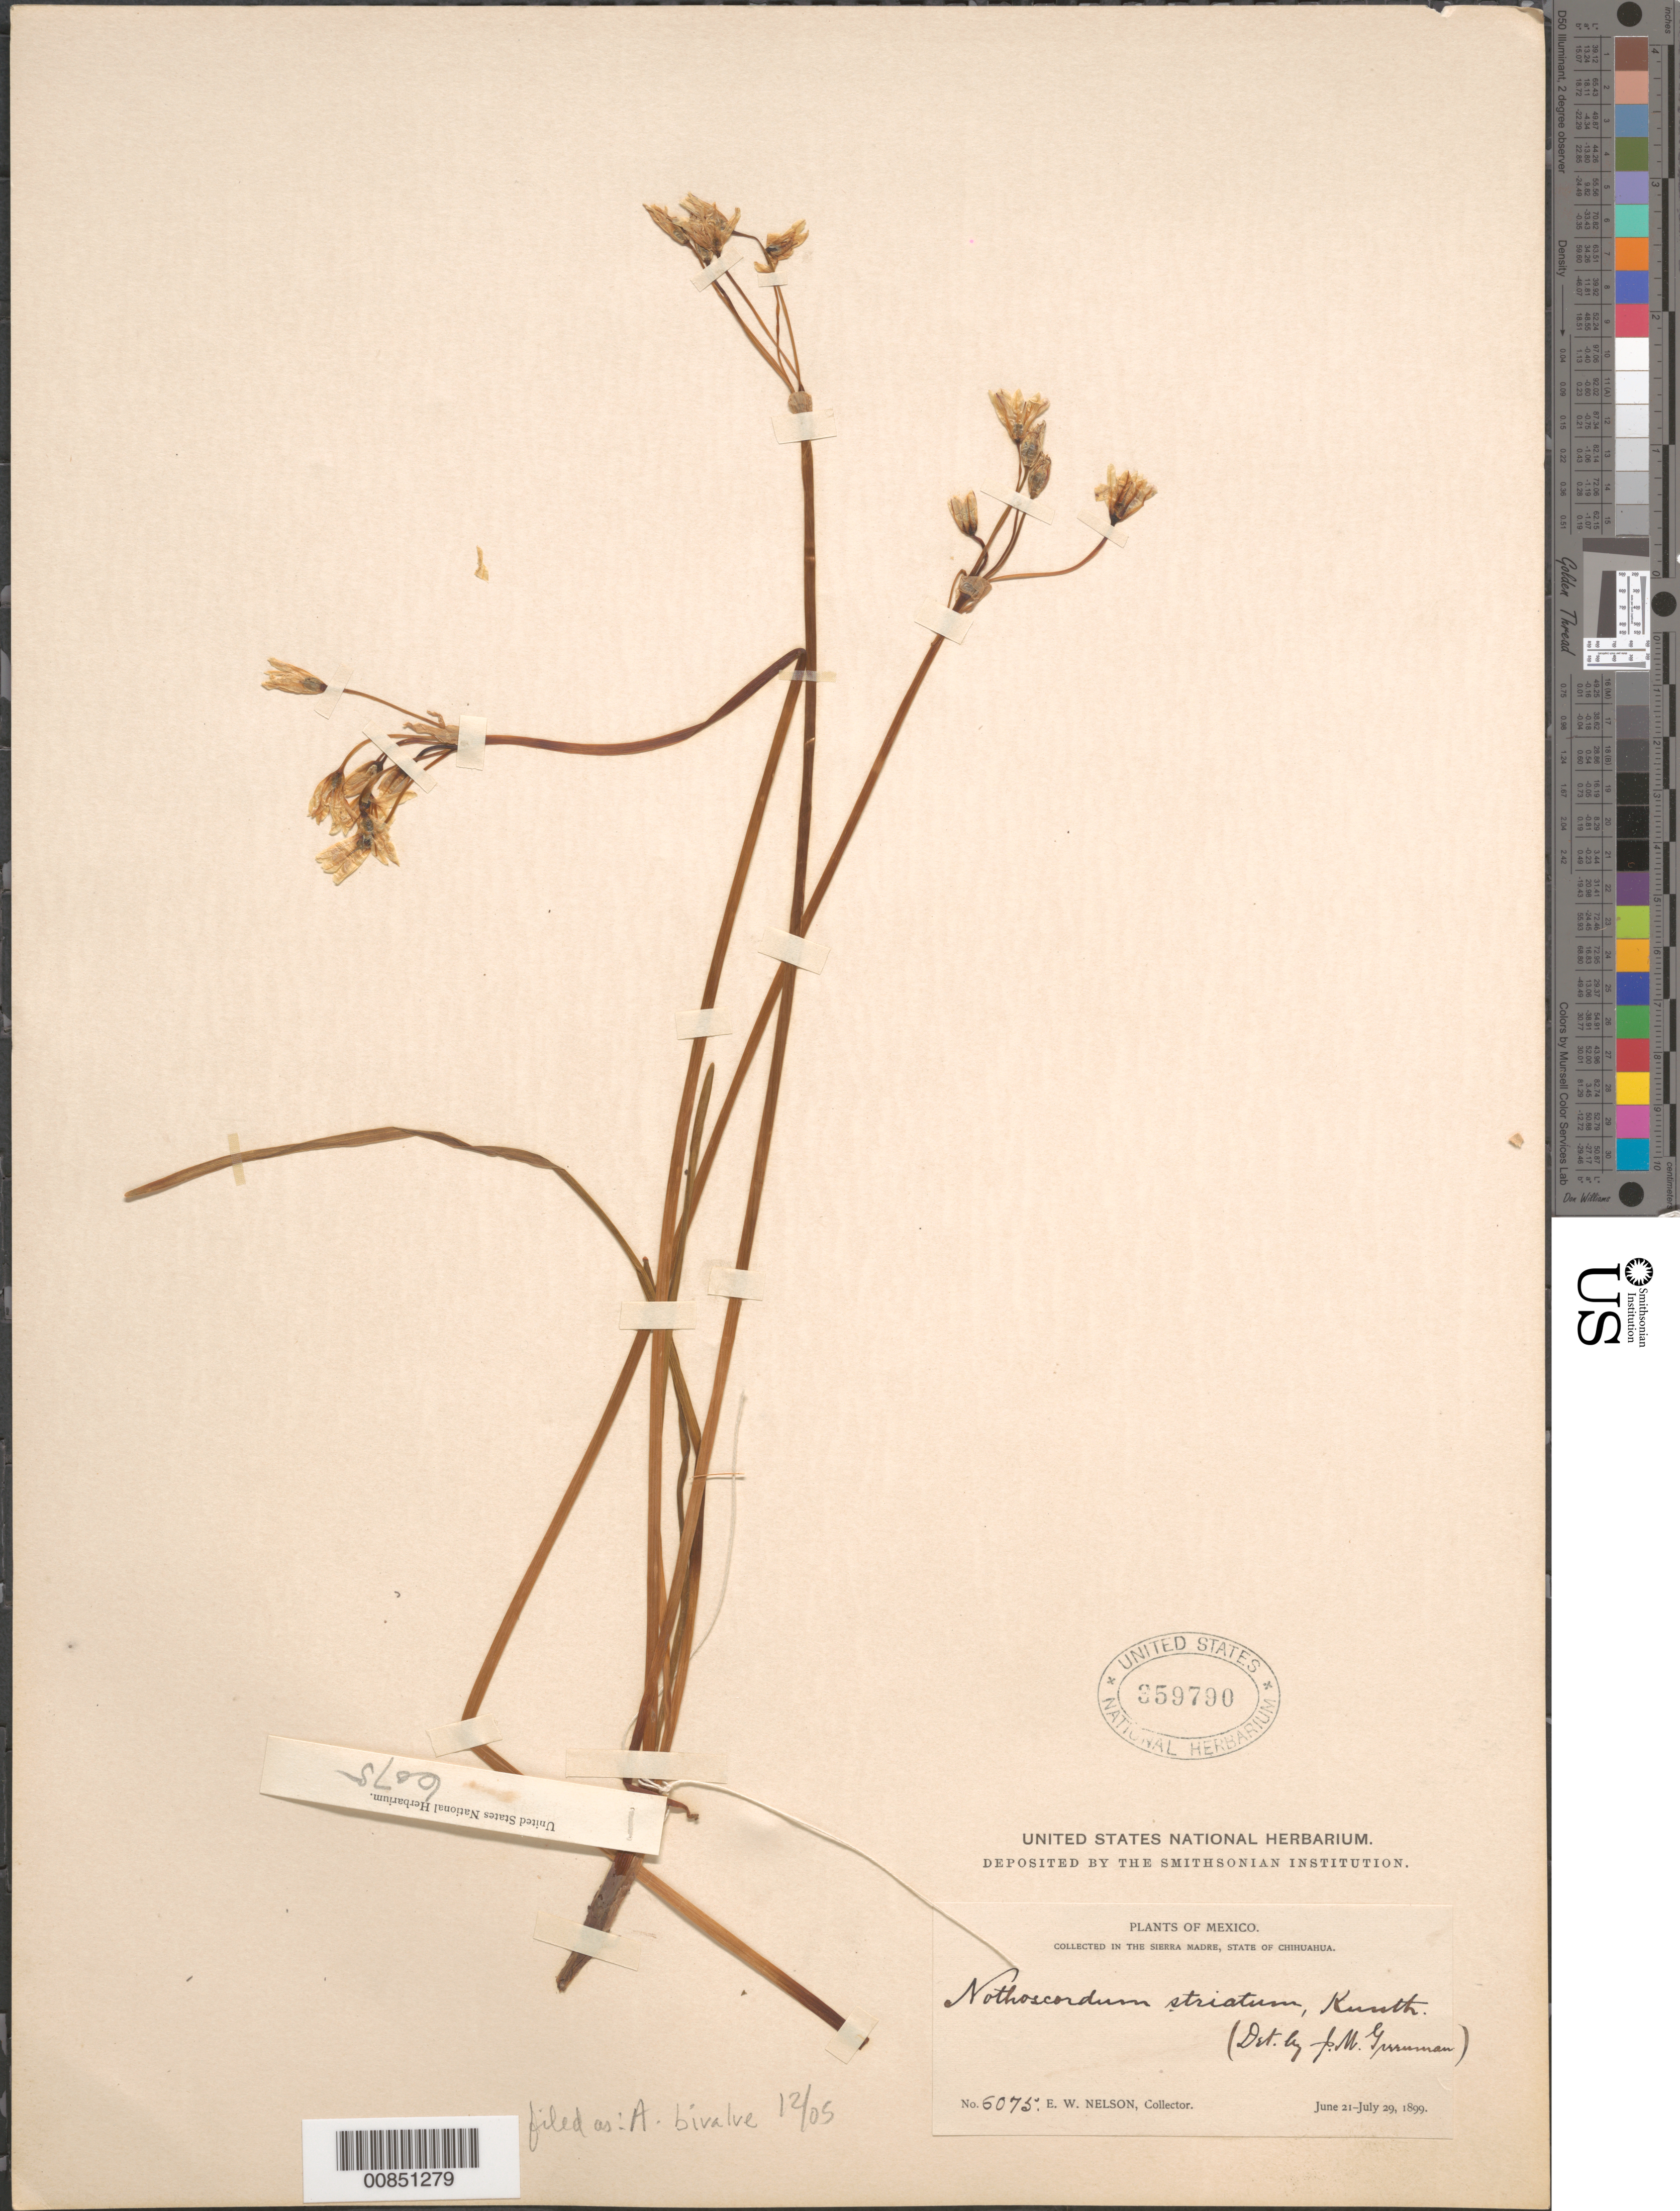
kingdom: Plantae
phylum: Tracheophyta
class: Liliopsida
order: Asparagales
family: Amaryllidaceae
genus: Nothoscordum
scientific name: Nothoscordum bivalve var. bivalve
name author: (L.) Britton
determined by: Strong, M. T., (US), Smithsonian Institution - National Museum of Natural History (UNITED STATES)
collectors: E. W. Nelson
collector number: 6075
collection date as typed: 21 Jun 1899 to 29 Jul 1899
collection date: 1899-06-21/1899-07-29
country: Mexico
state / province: Chihuahua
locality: Sierra Madre, Chihuahua.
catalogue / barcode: US 359790